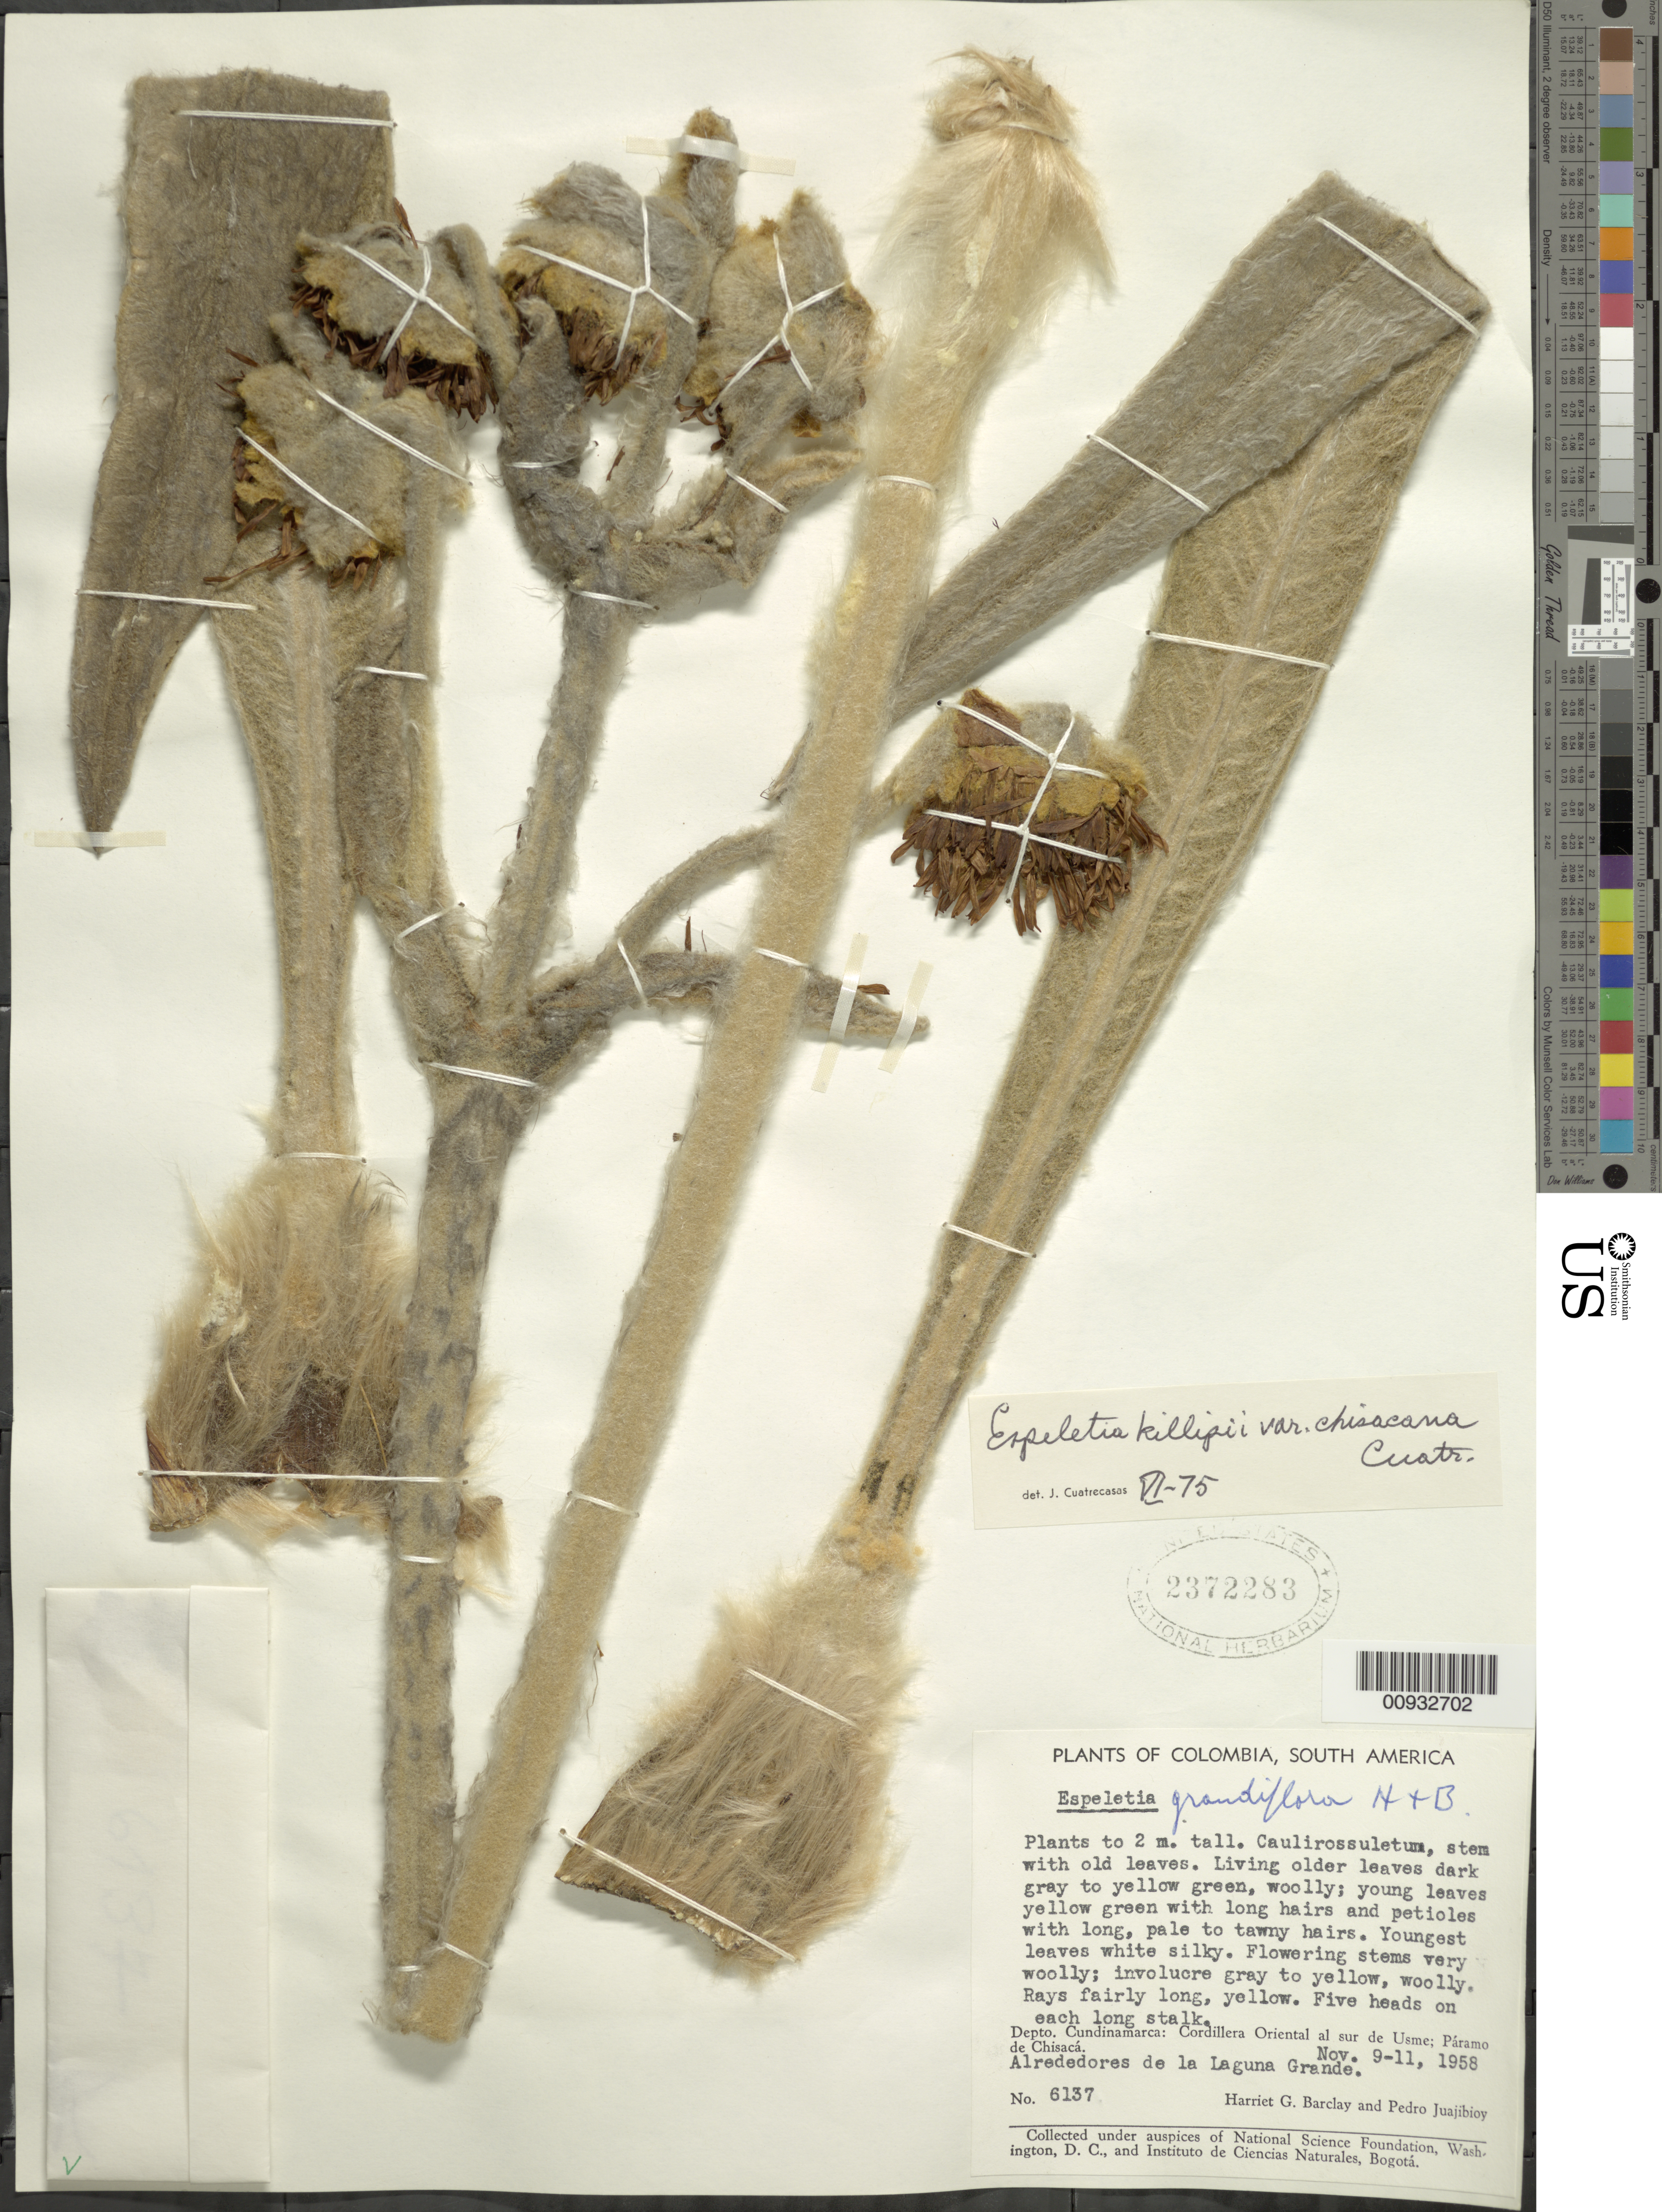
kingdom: Plantae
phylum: Tracheophyta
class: Magnoliopsida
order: Asterales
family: Asteraceae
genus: Espeletia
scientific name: Espeletia killipii var. chisacana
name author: Cuatrec.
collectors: H. G. Barclay & P. Juajibioy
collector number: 6137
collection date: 1958-11-09/1958-11-11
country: Colombia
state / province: Cundinamarca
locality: Cordillera Oriental al sur de Usme; Paramo de Chisaca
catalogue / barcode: US 2372283